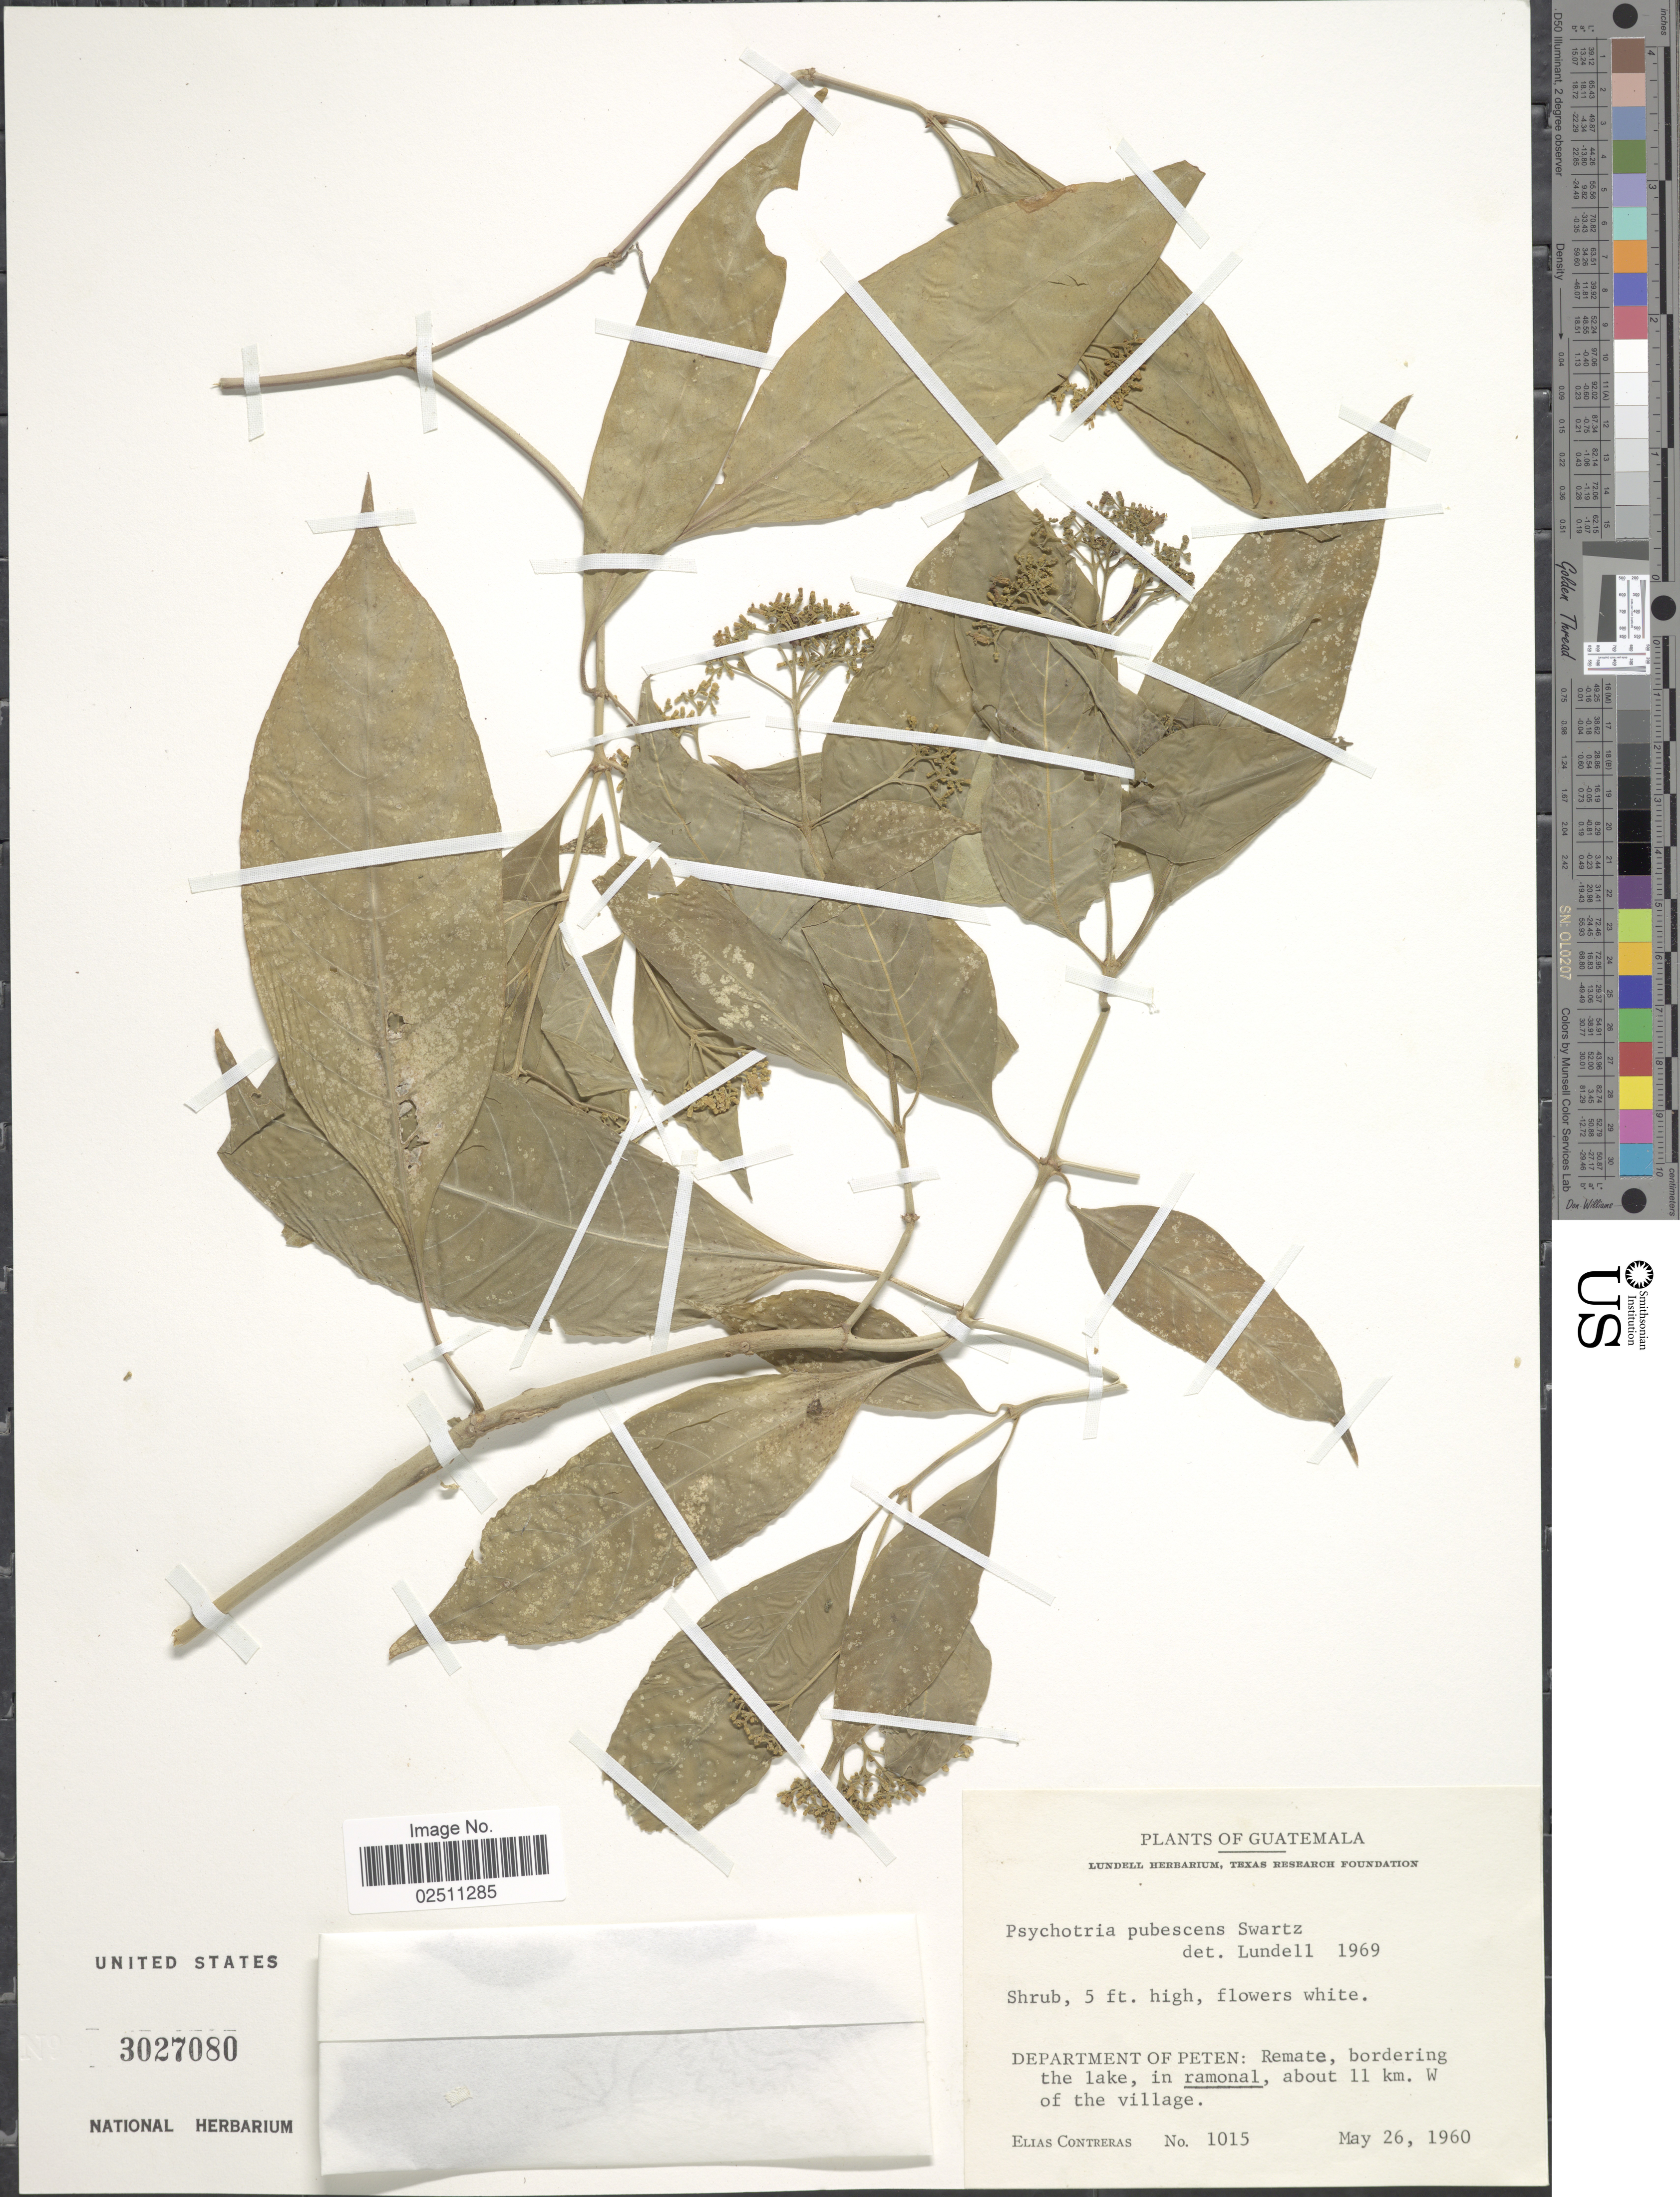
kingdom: Plantae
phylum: Tracheophyta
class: Magnoliopsida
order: Gentianales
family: Rubiaceae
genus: Psychotria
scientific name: Psychotria pubescens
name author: Sw.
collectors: E. Contreras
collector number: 1015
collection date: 1960-05-26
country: Guatemala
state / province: El Petén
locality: Department of Peten: Remate, bordering the lake, in ramonal, about 11 km. W of the village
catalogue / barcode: US 3027080